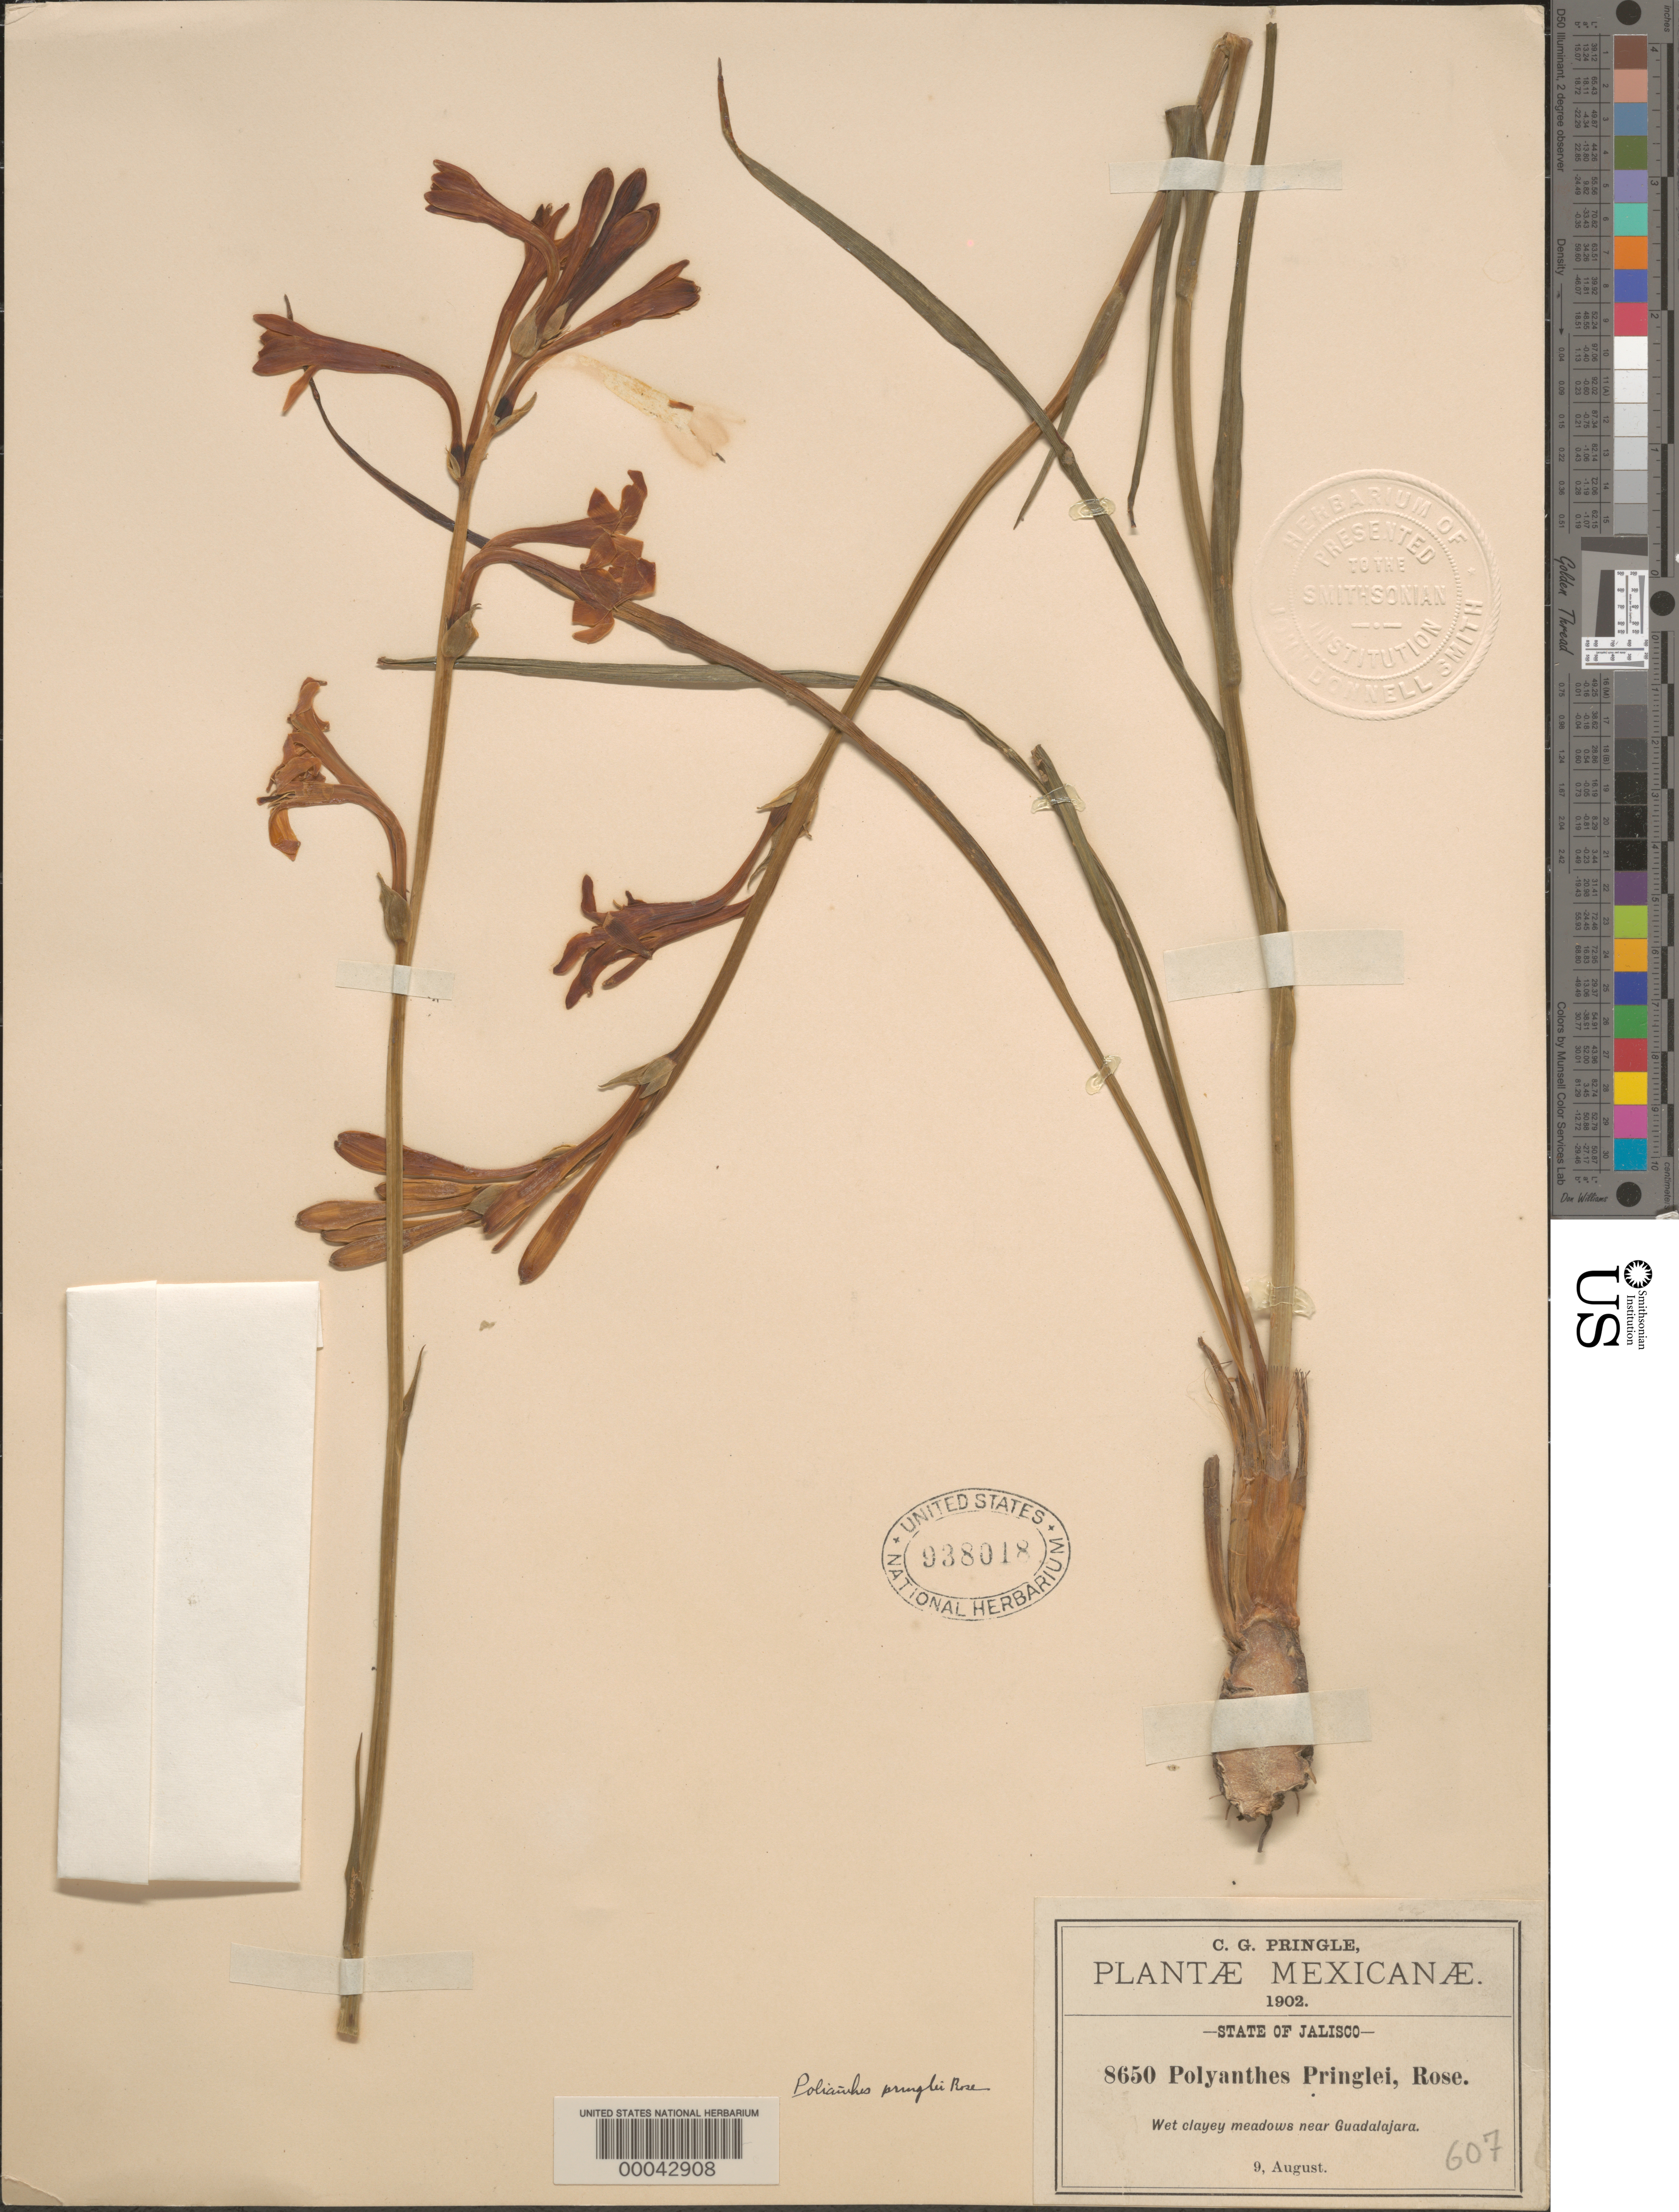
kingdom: Plantae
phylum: Tracheophyta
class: Liliopsida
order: Asparagales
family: Asparagaceae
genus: Polianthes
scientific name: Polianthes pringlei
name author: Rose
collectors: C. G. Pringle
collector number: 86650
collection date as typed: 09 Aug 1902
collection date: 1902-08-09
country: Mexico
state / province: Jalisco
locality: Near Guadalajara.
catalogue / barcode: US 938018